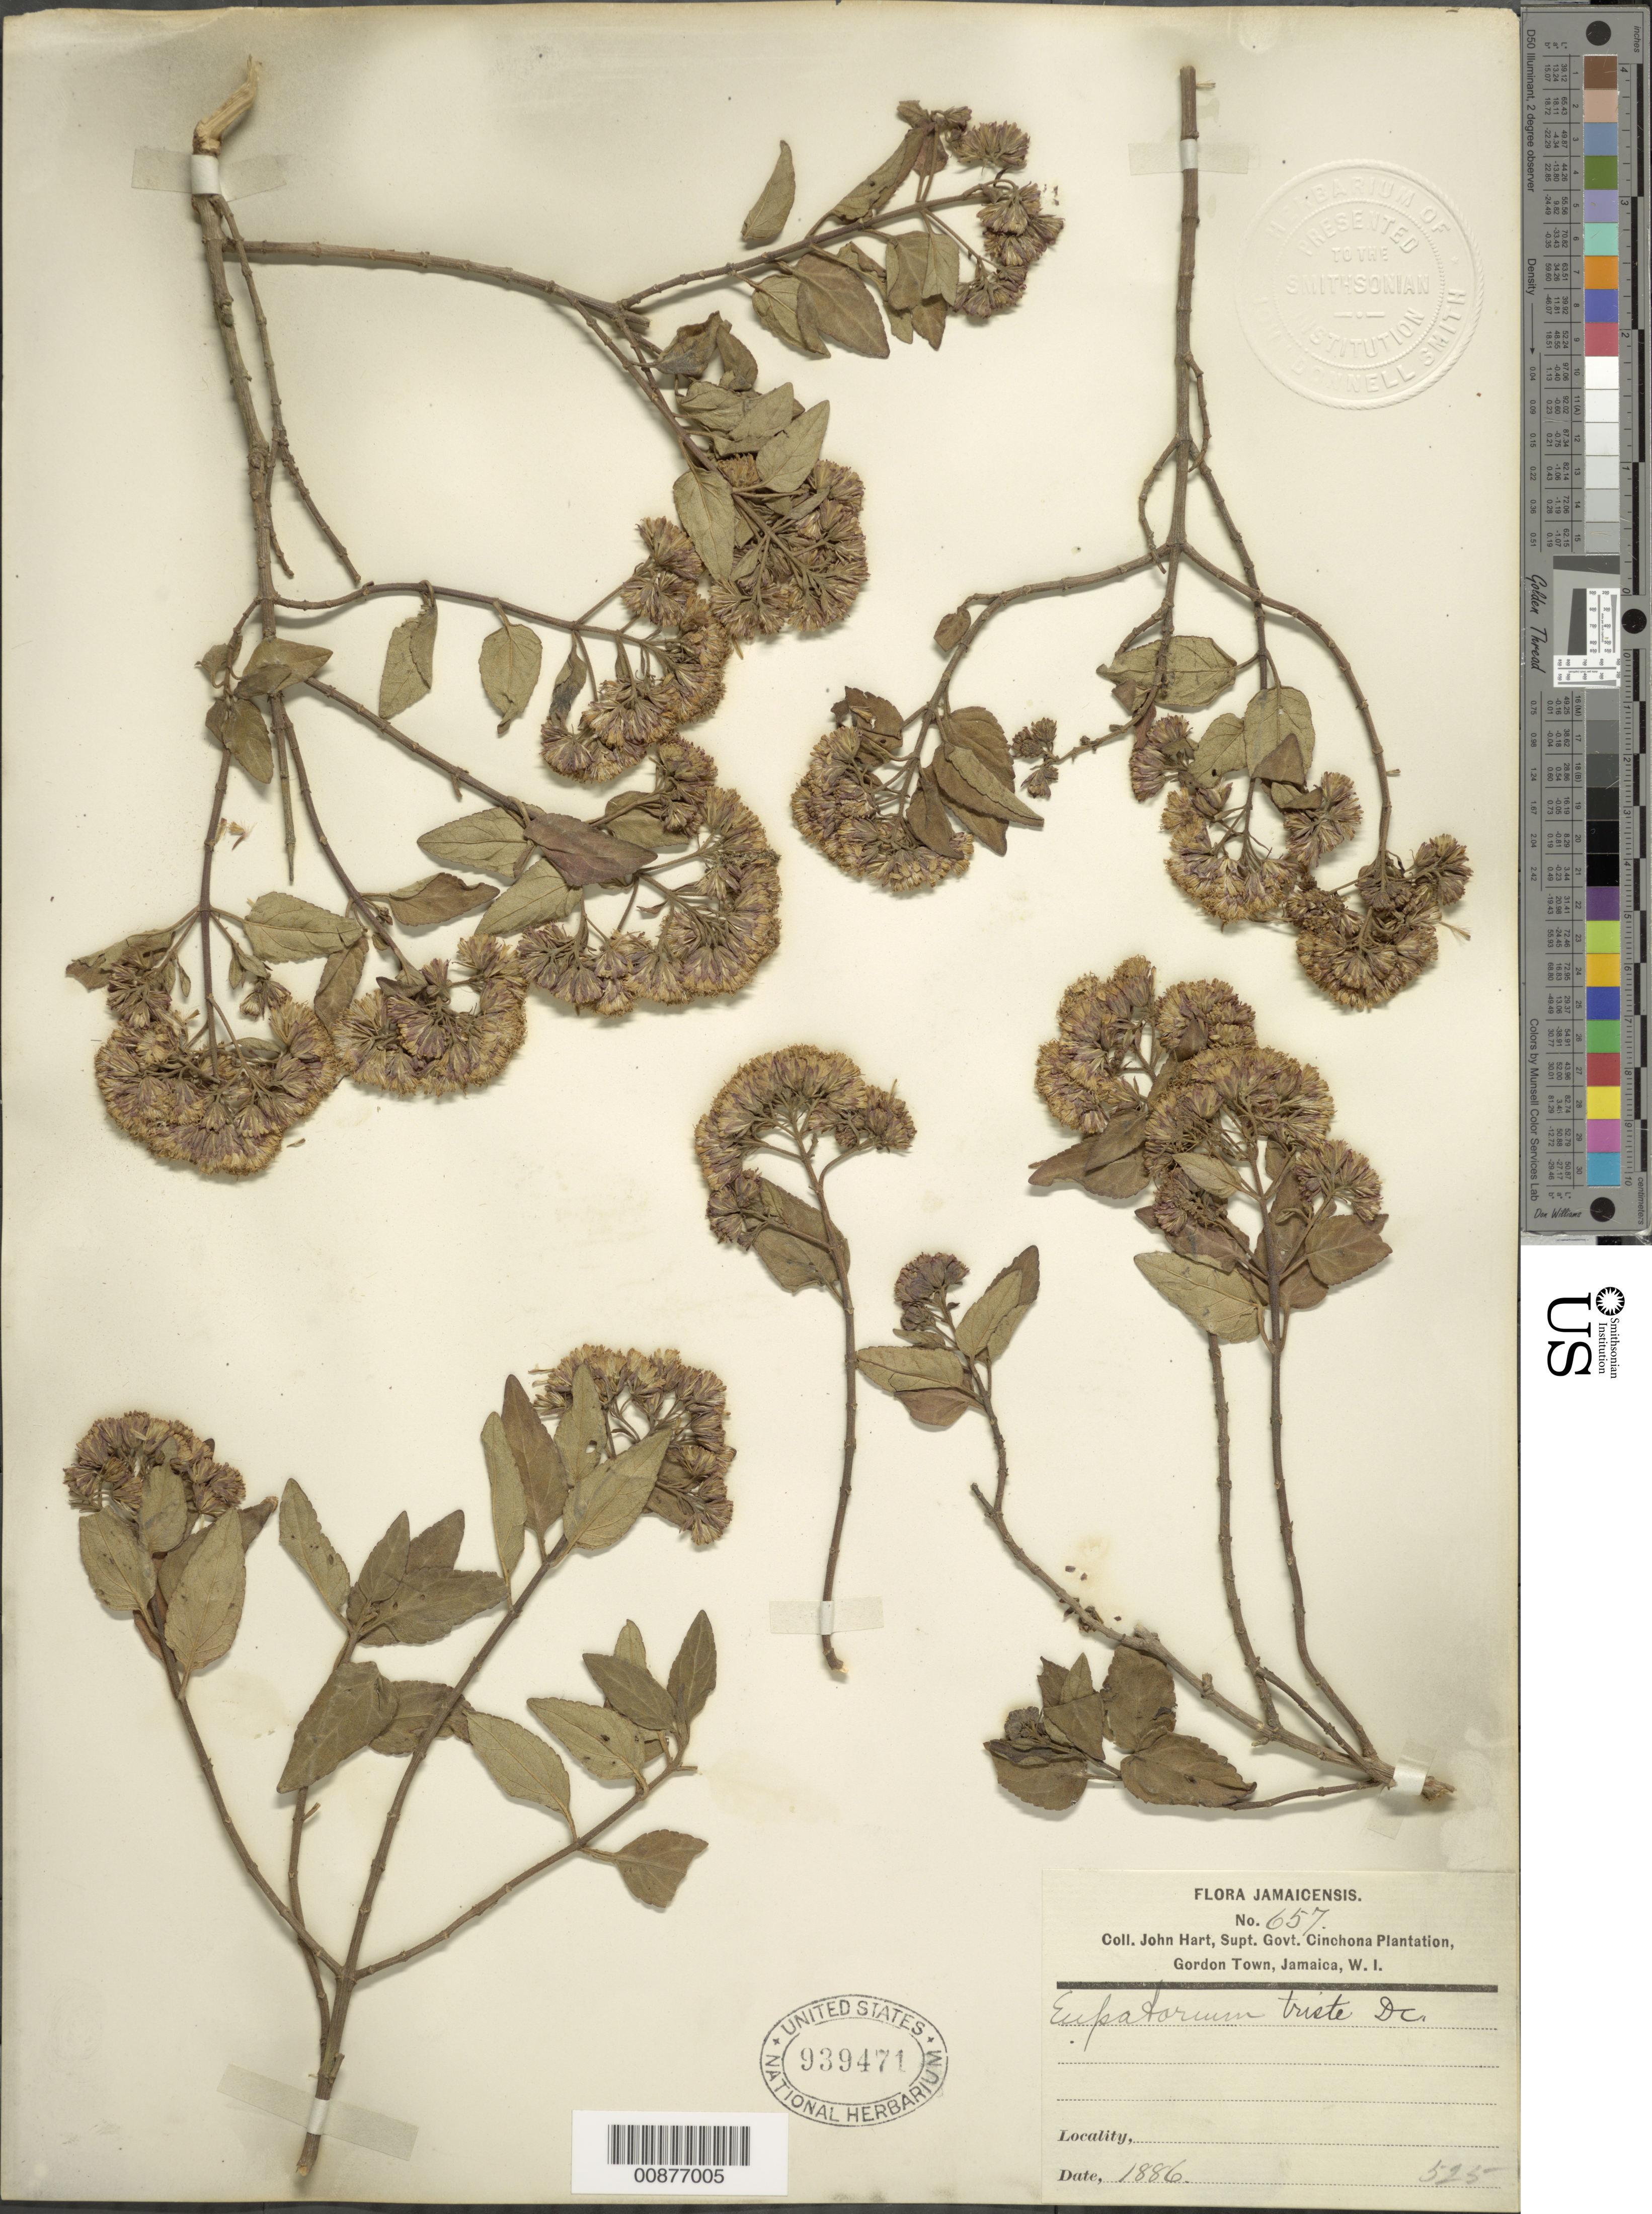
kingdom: Plantae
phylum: Tracheophyta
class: Magnoliopsida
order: Asterales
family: Asteraceae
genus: Ageratina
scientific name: Ageratina tristis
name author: (DC.) R.M. King & H. Rob.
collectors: J. Hart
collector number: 657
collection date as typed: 1886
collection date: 1886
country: Jamaica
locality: Cinchona Plantation, Gordon Town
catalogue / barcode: US 939471